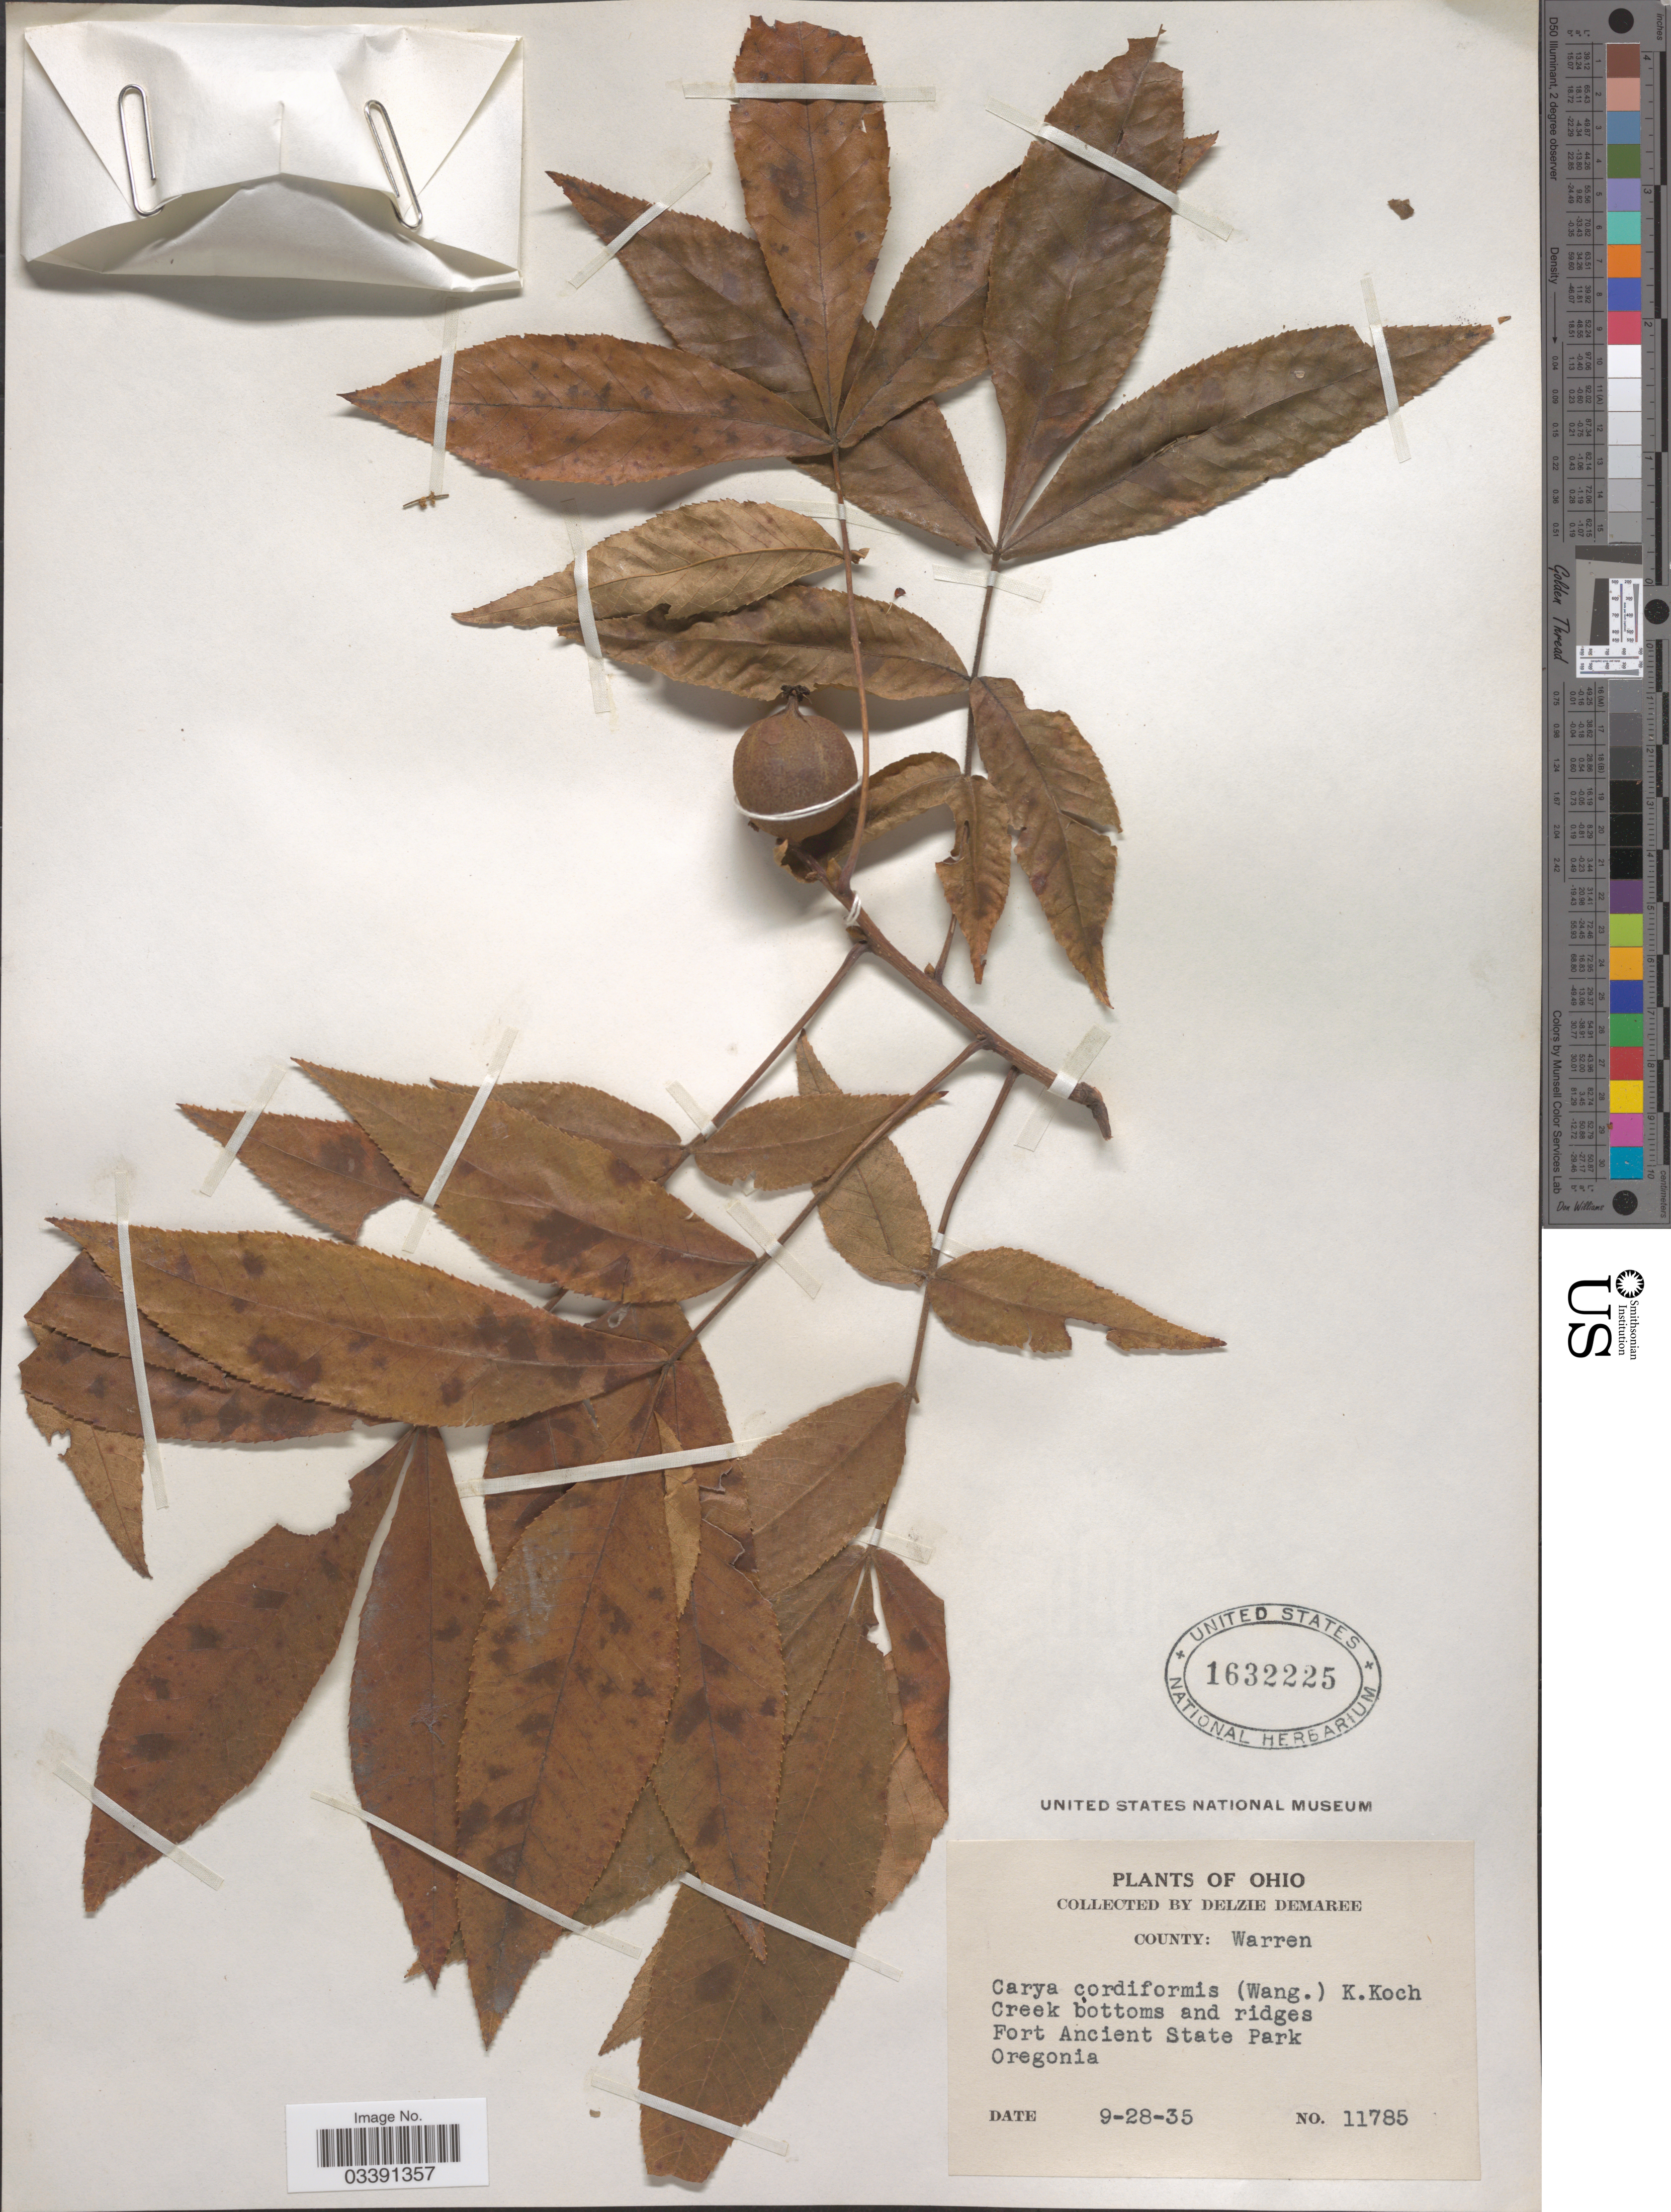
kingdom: Plantae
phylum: Tracheophyta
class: Magnoliopsida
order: Fagales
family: Juglandaceae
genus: Carya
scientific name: Carya cordiformis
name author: (Wangenh.) K. Koch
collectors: D. Demaree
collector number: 11785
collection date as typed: Transcribed d/m/y: 28/9/35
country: United States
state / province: Ohio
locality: County: Warren. Creek bottoms and ridges Fort Ancient State Park. Oregonia.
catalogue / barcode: US 1632225